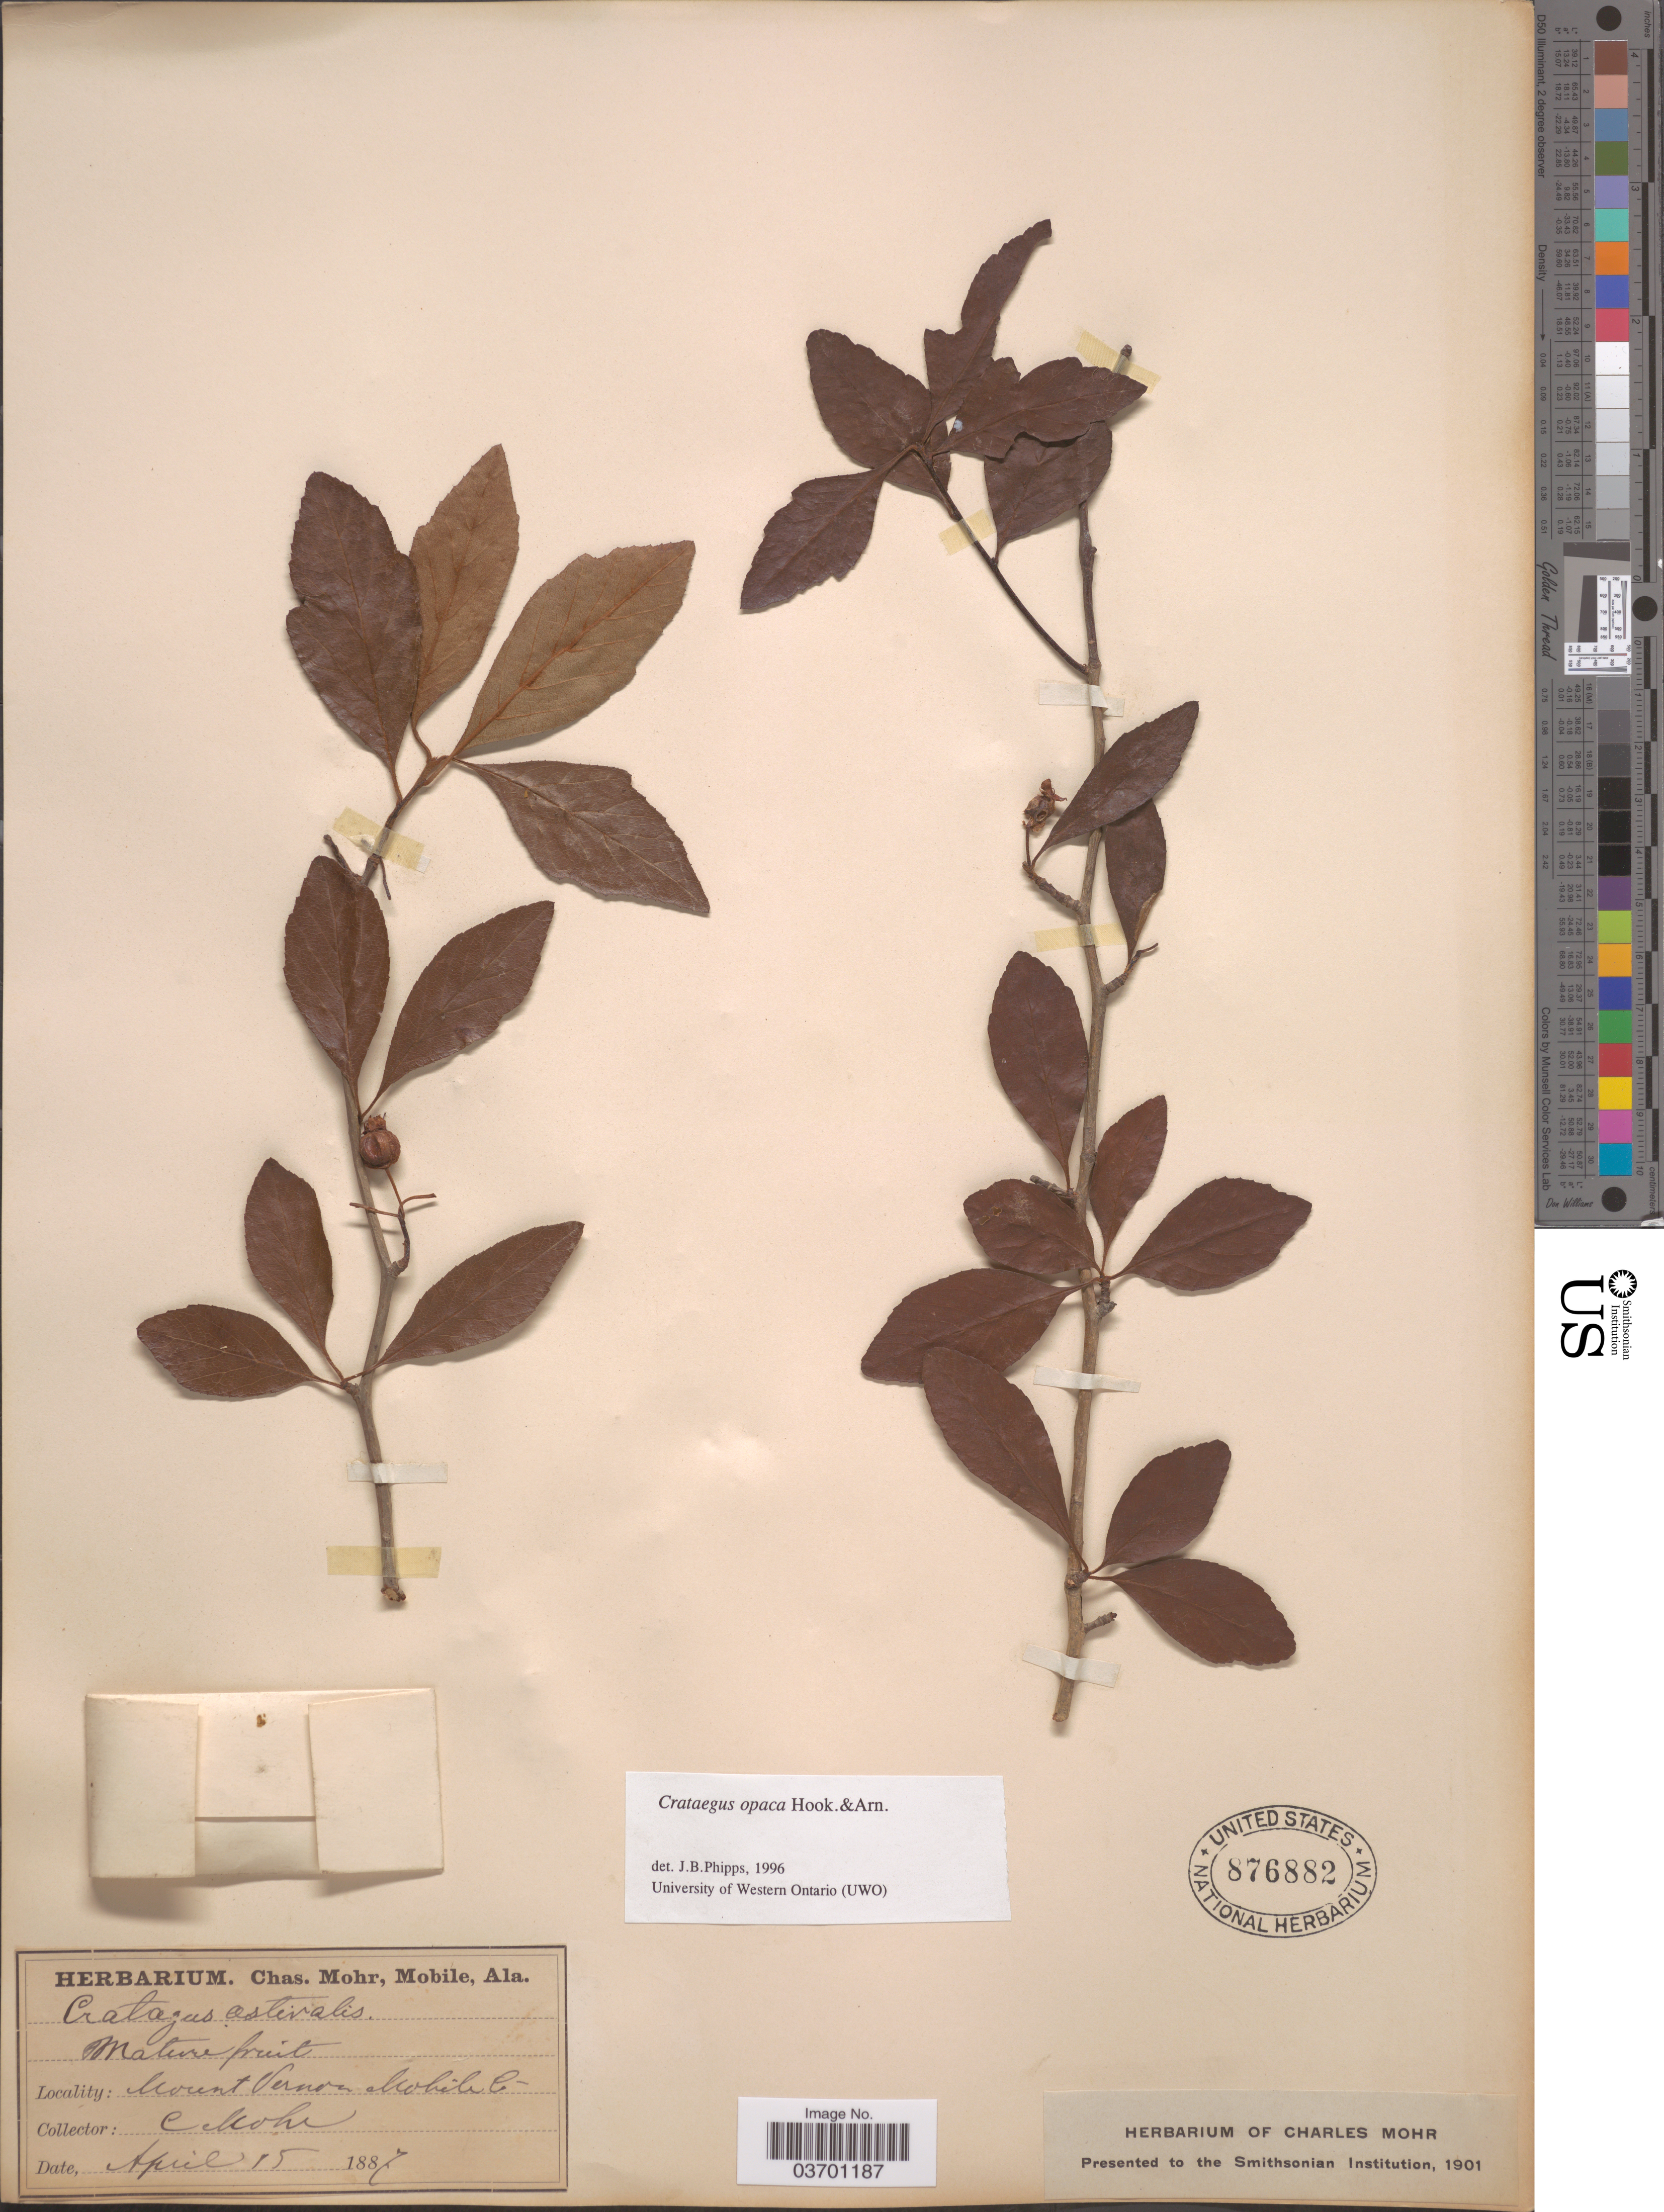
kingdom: Plantae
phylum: Tracheophyta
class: Magnoliopsida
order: Rosales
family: Rosaceae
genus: Crataegus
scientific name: Crataegus opaca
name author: Hook. & Arn.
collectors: Mohr, C. T. (herbarium)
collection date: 1887-04-15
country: United States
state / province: Alabama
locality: Mount Vernon. Mobile Co.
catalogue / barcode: US 876882